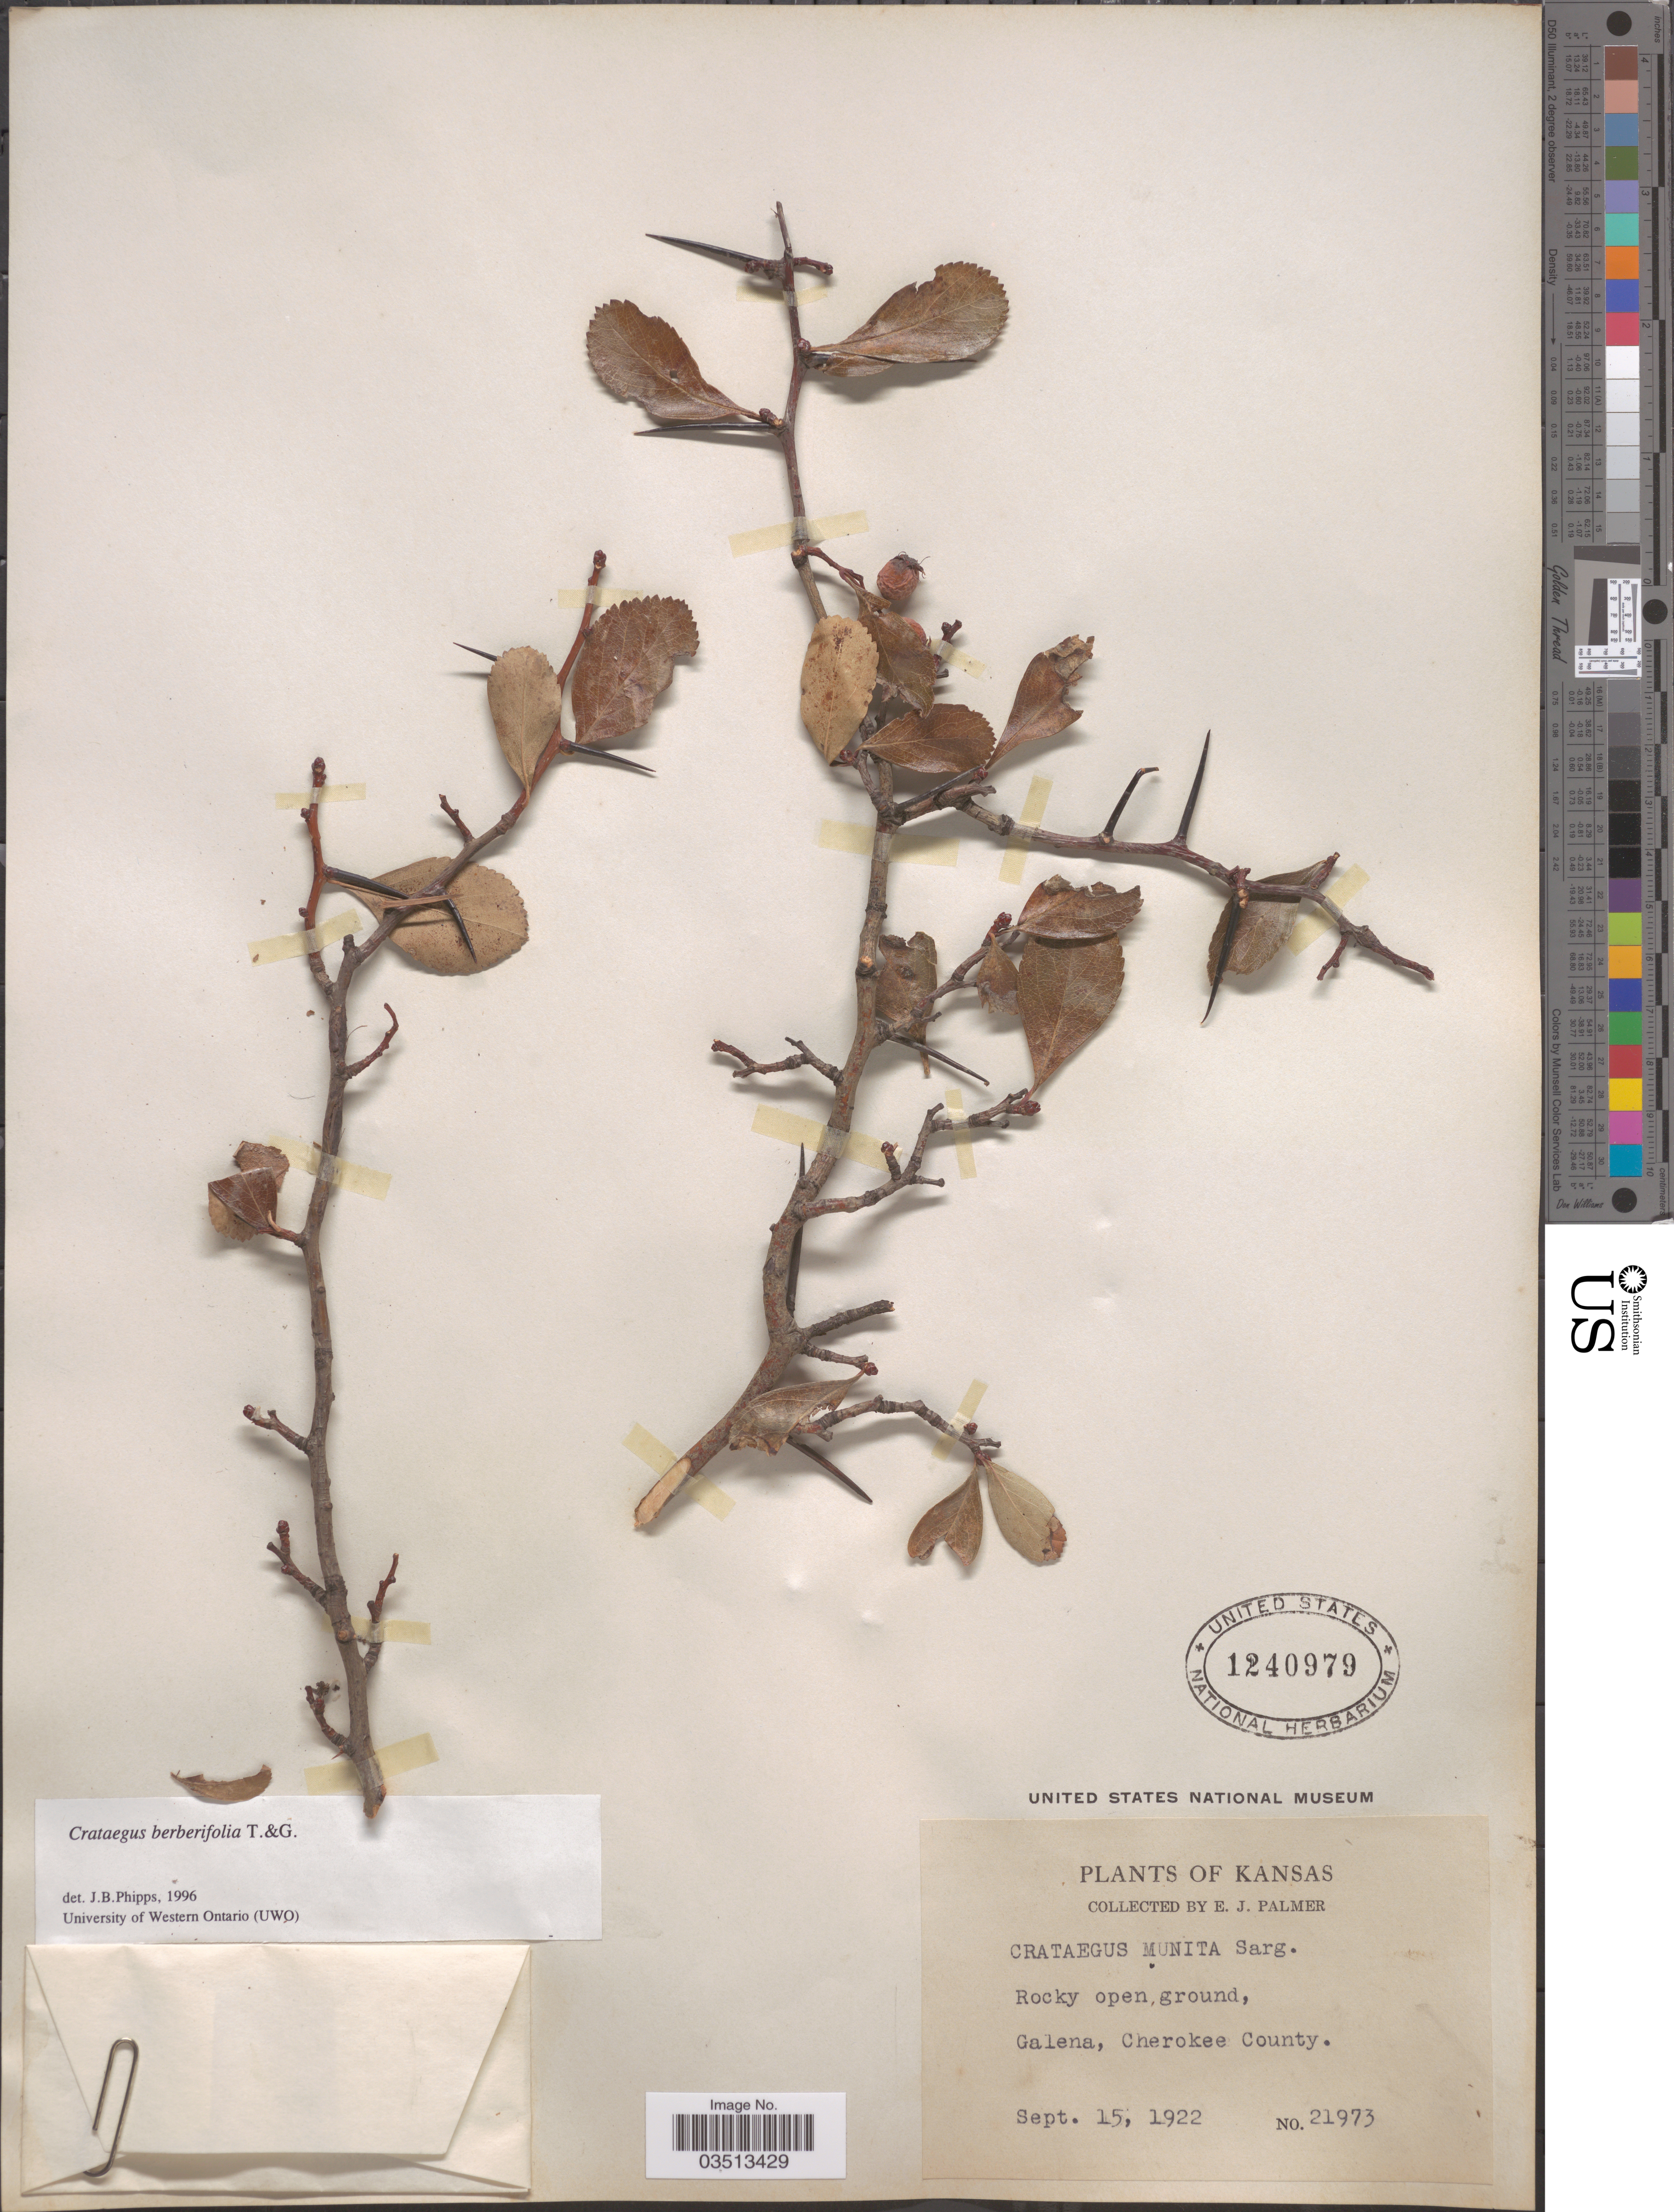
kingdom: Plantae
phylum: Tracheophyta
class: Magnoliopsida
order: Rosales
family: Rosaceae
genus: Crataegus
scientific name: Crataegus berberifolia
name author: Torr. & A. Gray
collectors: E. J. Palmer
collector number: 21973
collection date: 1922-09-15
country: United States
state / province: Kansas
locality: Galena, Cherokee County.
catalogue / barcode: US 1240979